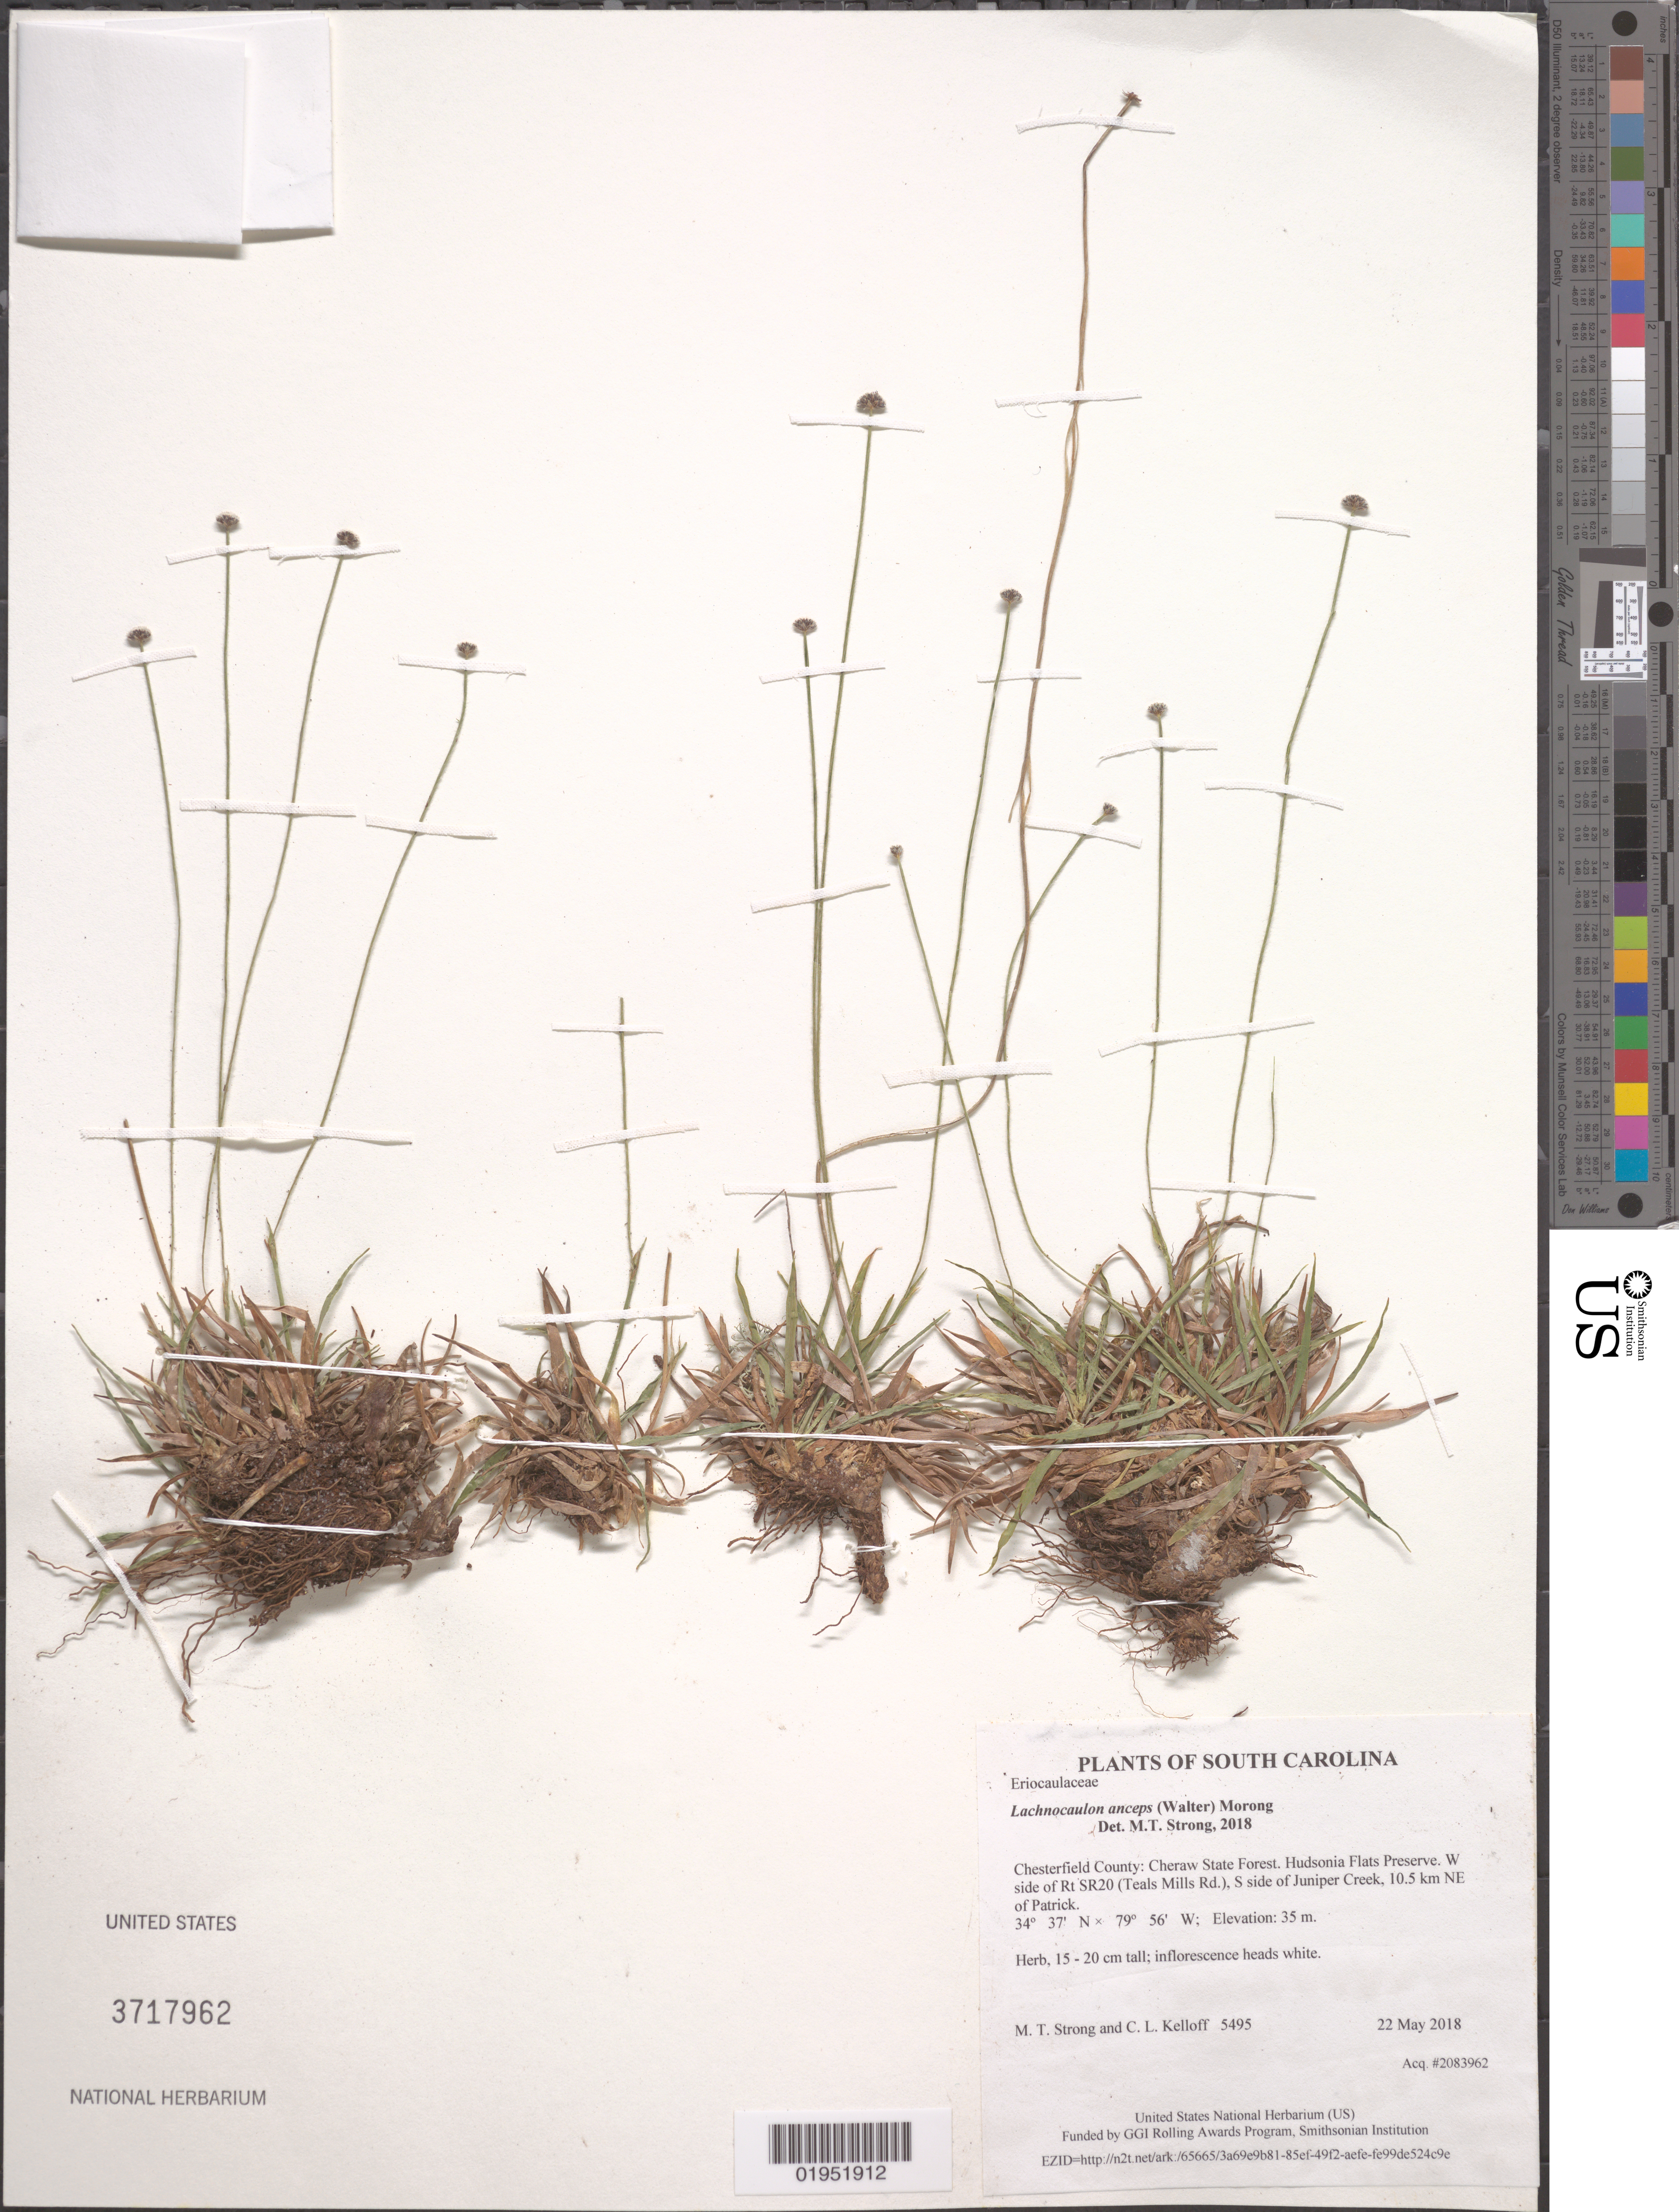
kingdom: Plantae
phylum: Tracheophyta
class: Liliopsida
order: Poales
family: Eriocaulaceae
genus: Lachnocaulon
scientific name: Lachnocaulon anceps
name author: (Walter) Morong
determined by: Strong, Mark T., (BOT), Smithsonian Institution - National Museum of Natural History (UNITED STATES)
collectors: M. T. Strong & C. L. Kelloff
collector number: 5495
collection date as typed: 22 May 2018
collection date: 2018-05-22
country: United States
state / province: South Carolina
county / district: Chesterfield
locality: Cheraw State Forest. Hudsonia Flats Preserve. W side of Rt SR20 (Teals Mills Rd.), S side of Juniper Creek, 10.5 km NE of Patrick.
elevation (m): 35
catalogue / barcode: US 3717962